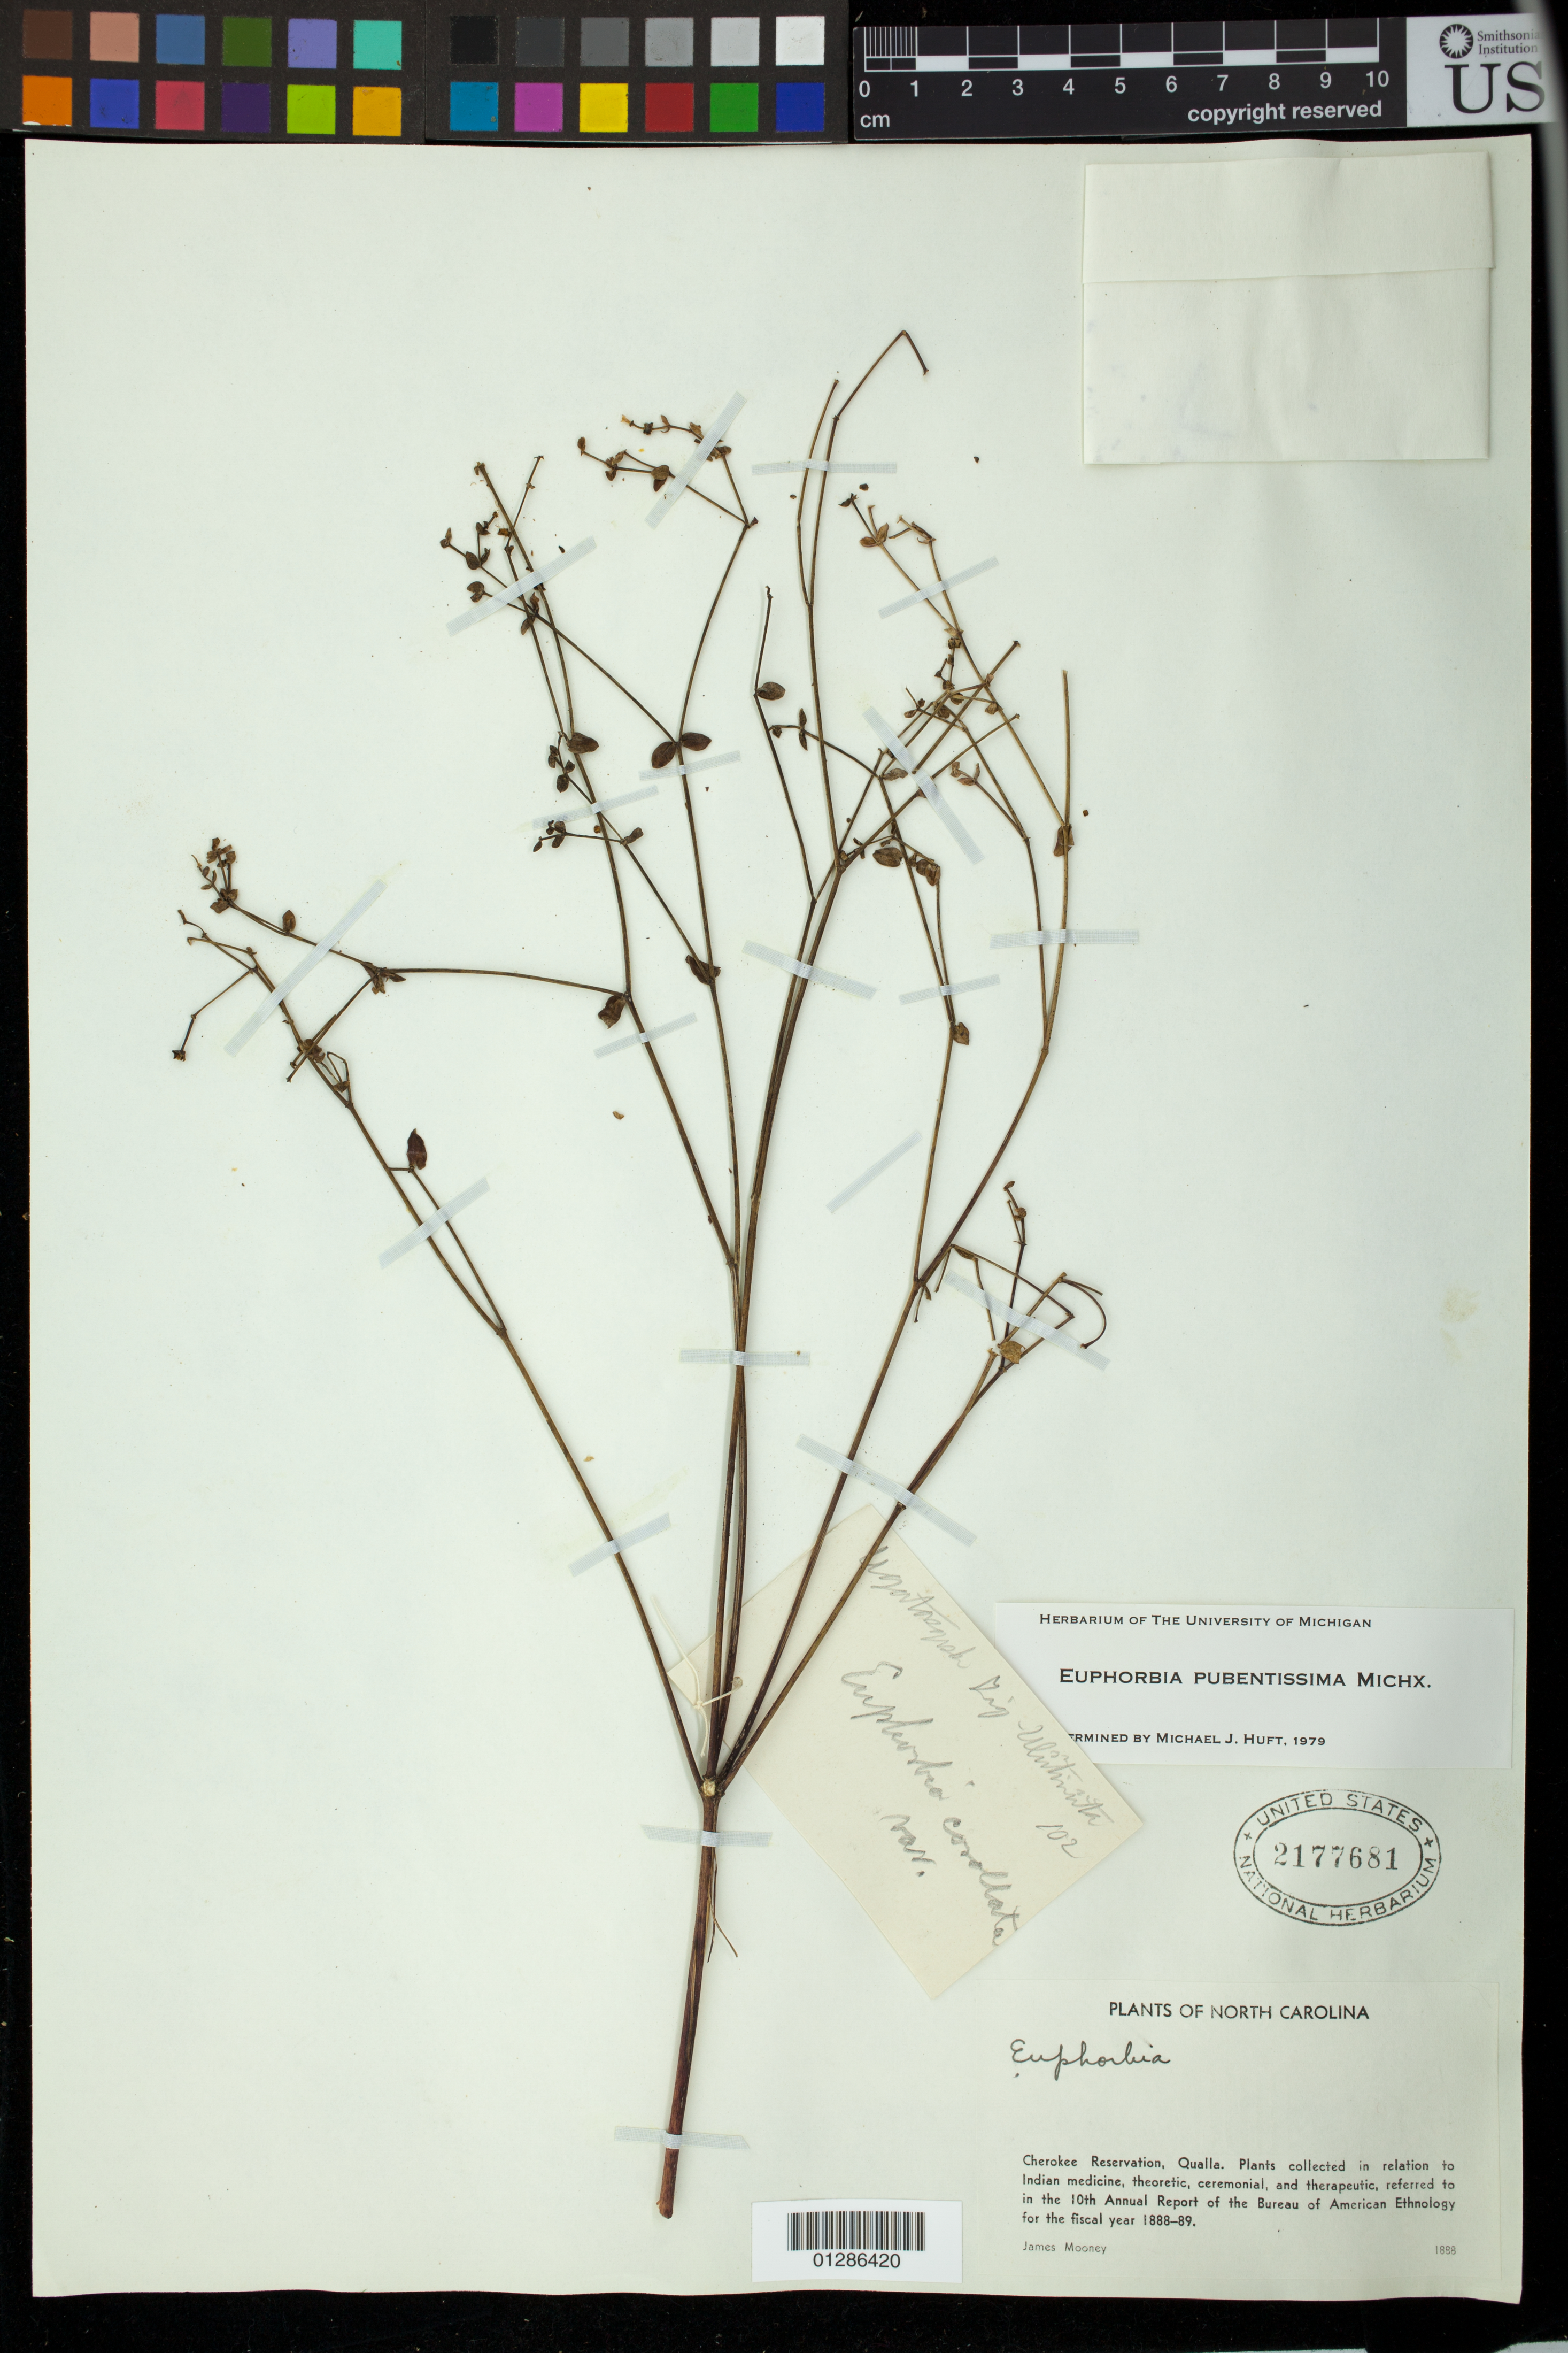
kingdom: Plantae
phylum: Tracheophyta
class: Magnoliopsida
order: Malpighiales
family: Euphorbiaceae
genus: Euphorbia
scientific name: Euphorbia pubentissima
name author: Michx.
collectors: J. Mooney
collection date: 1888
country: United States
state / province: North Carolina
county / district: Jackson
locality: Cherokee Reservation, Qualla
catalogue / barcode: US 2177681